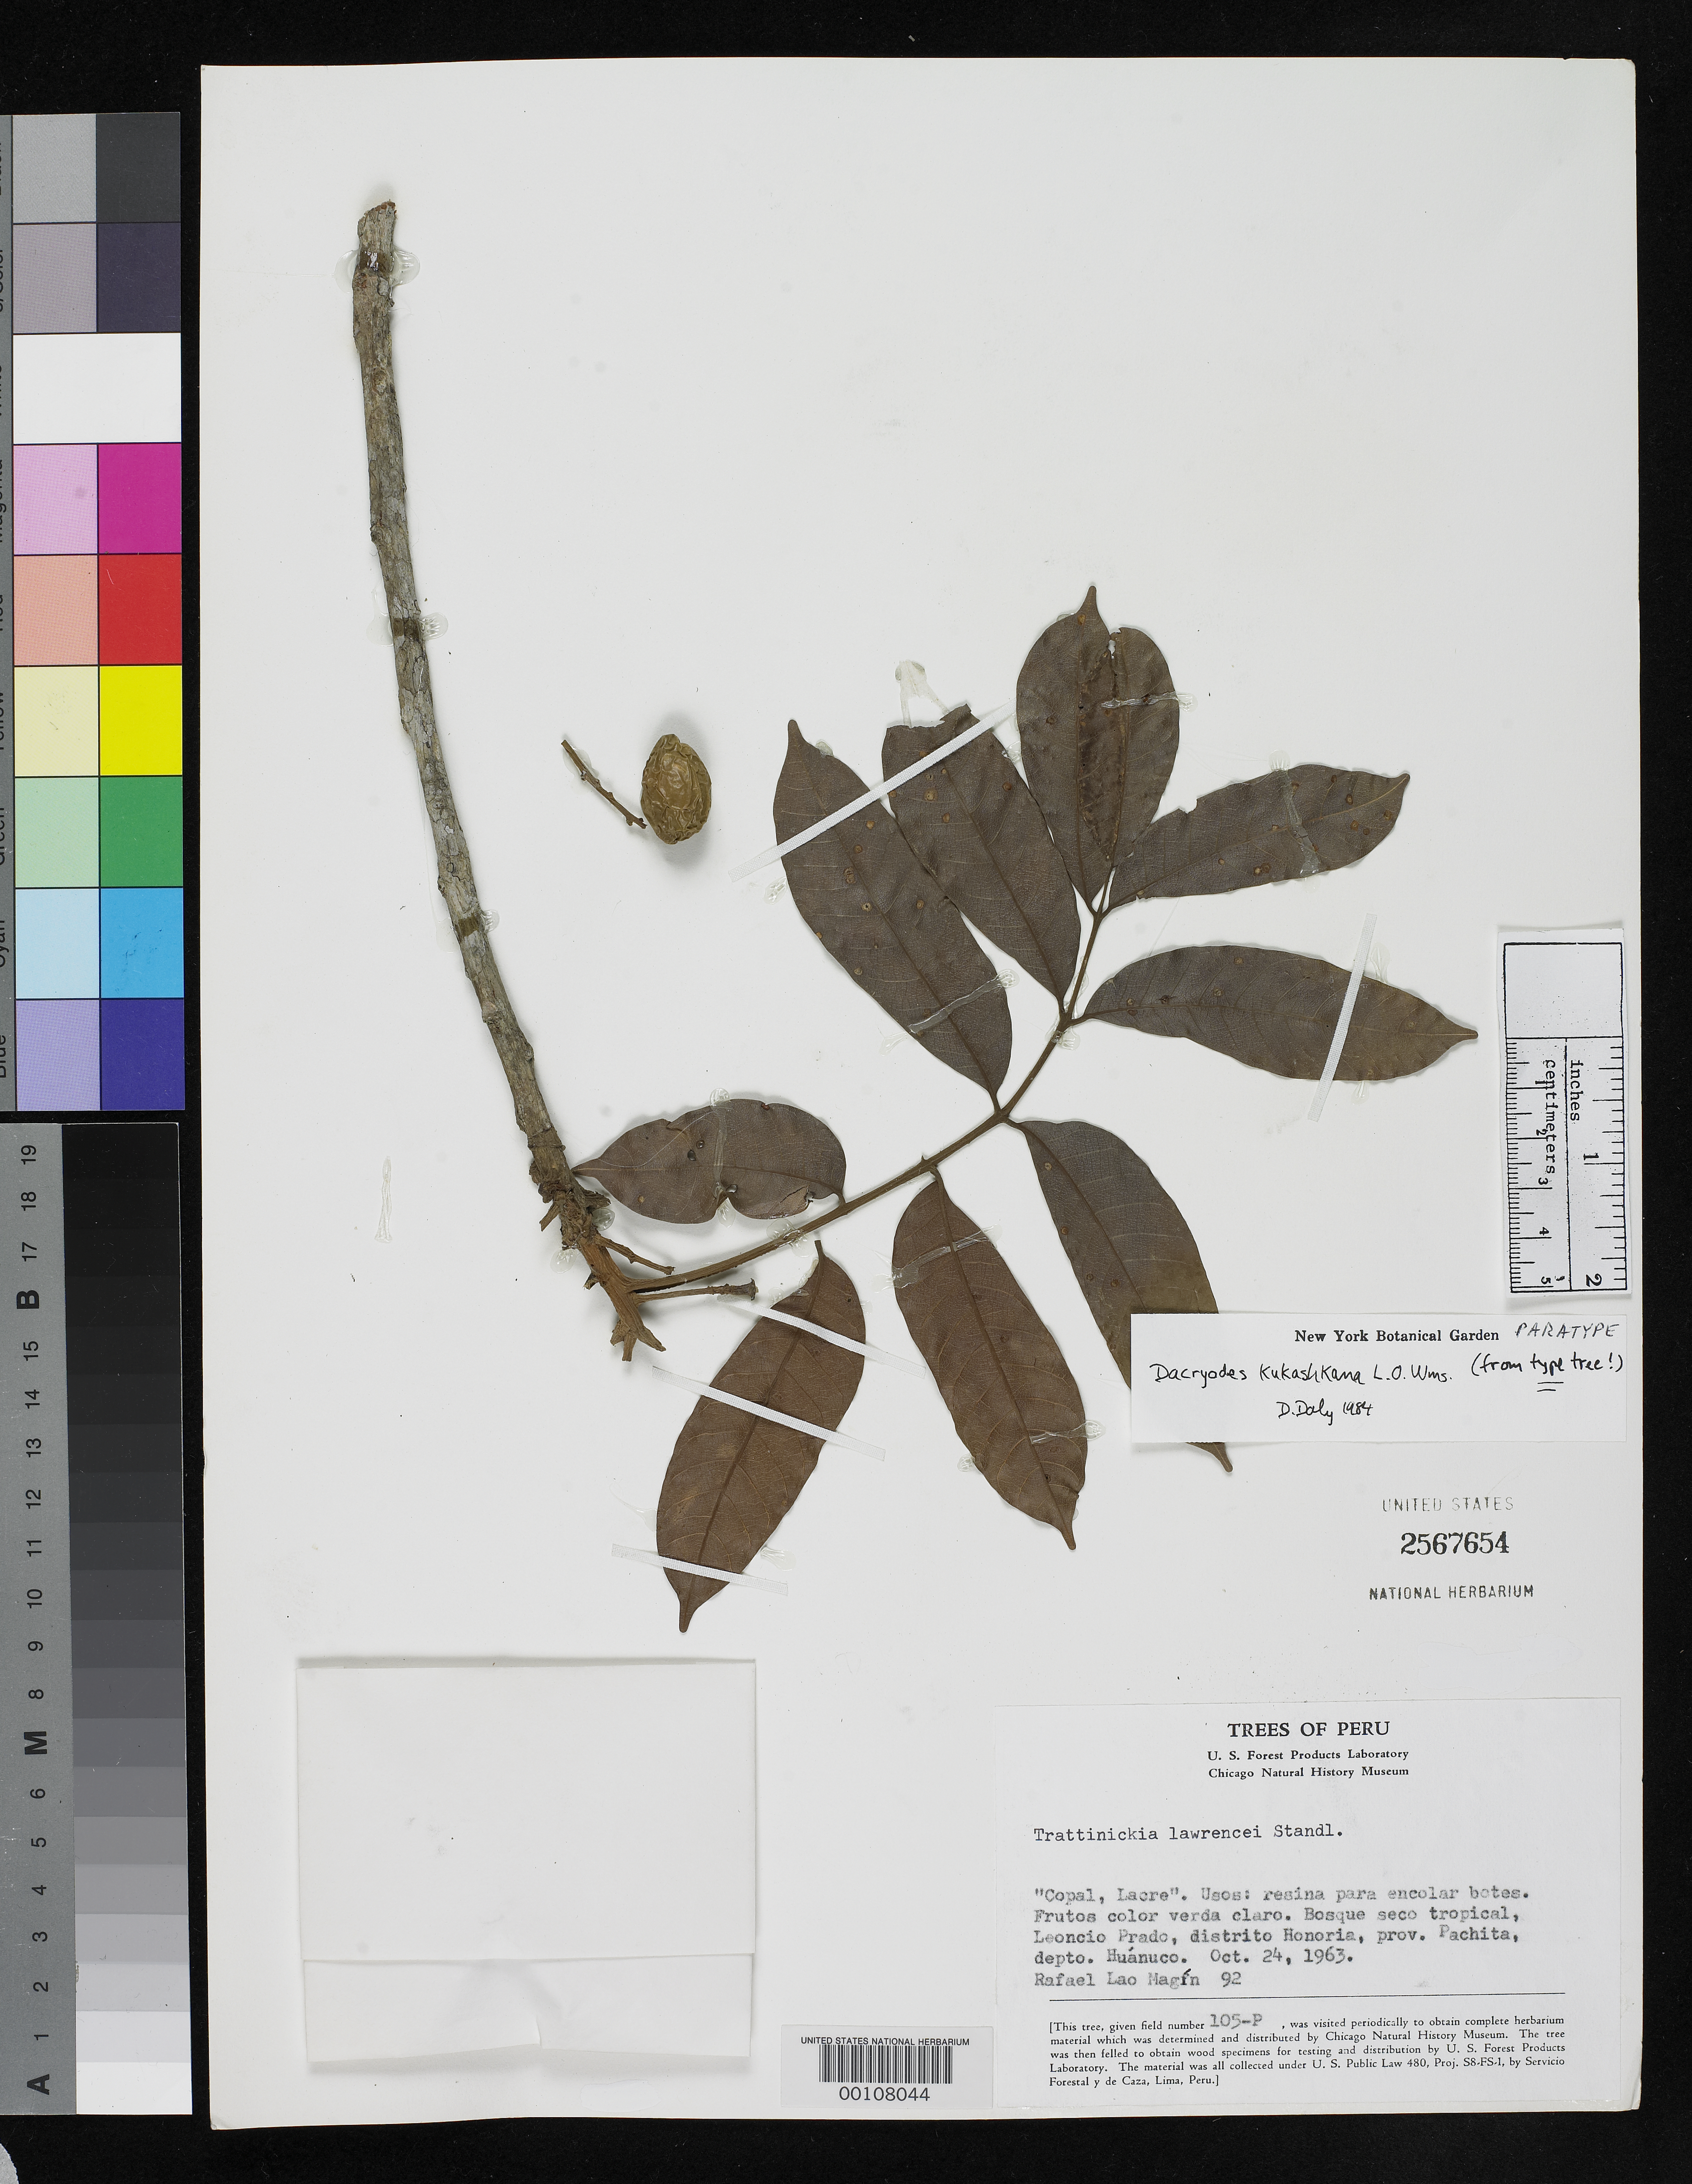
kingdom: Plantae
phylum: Tracheophyta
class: Magnoliopsida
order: Sapindales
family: Burseraceae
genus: Dacryodes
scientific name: Dacryodes kukachkana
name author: L.O. Williams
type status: Paratype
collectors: R. L. Magin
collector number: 79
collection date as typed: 04 Oct 1963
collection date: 1963-10-04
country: Peru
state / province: Huánuco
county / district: Pachitea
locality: Distrito Honoria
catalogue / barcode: US 2567654